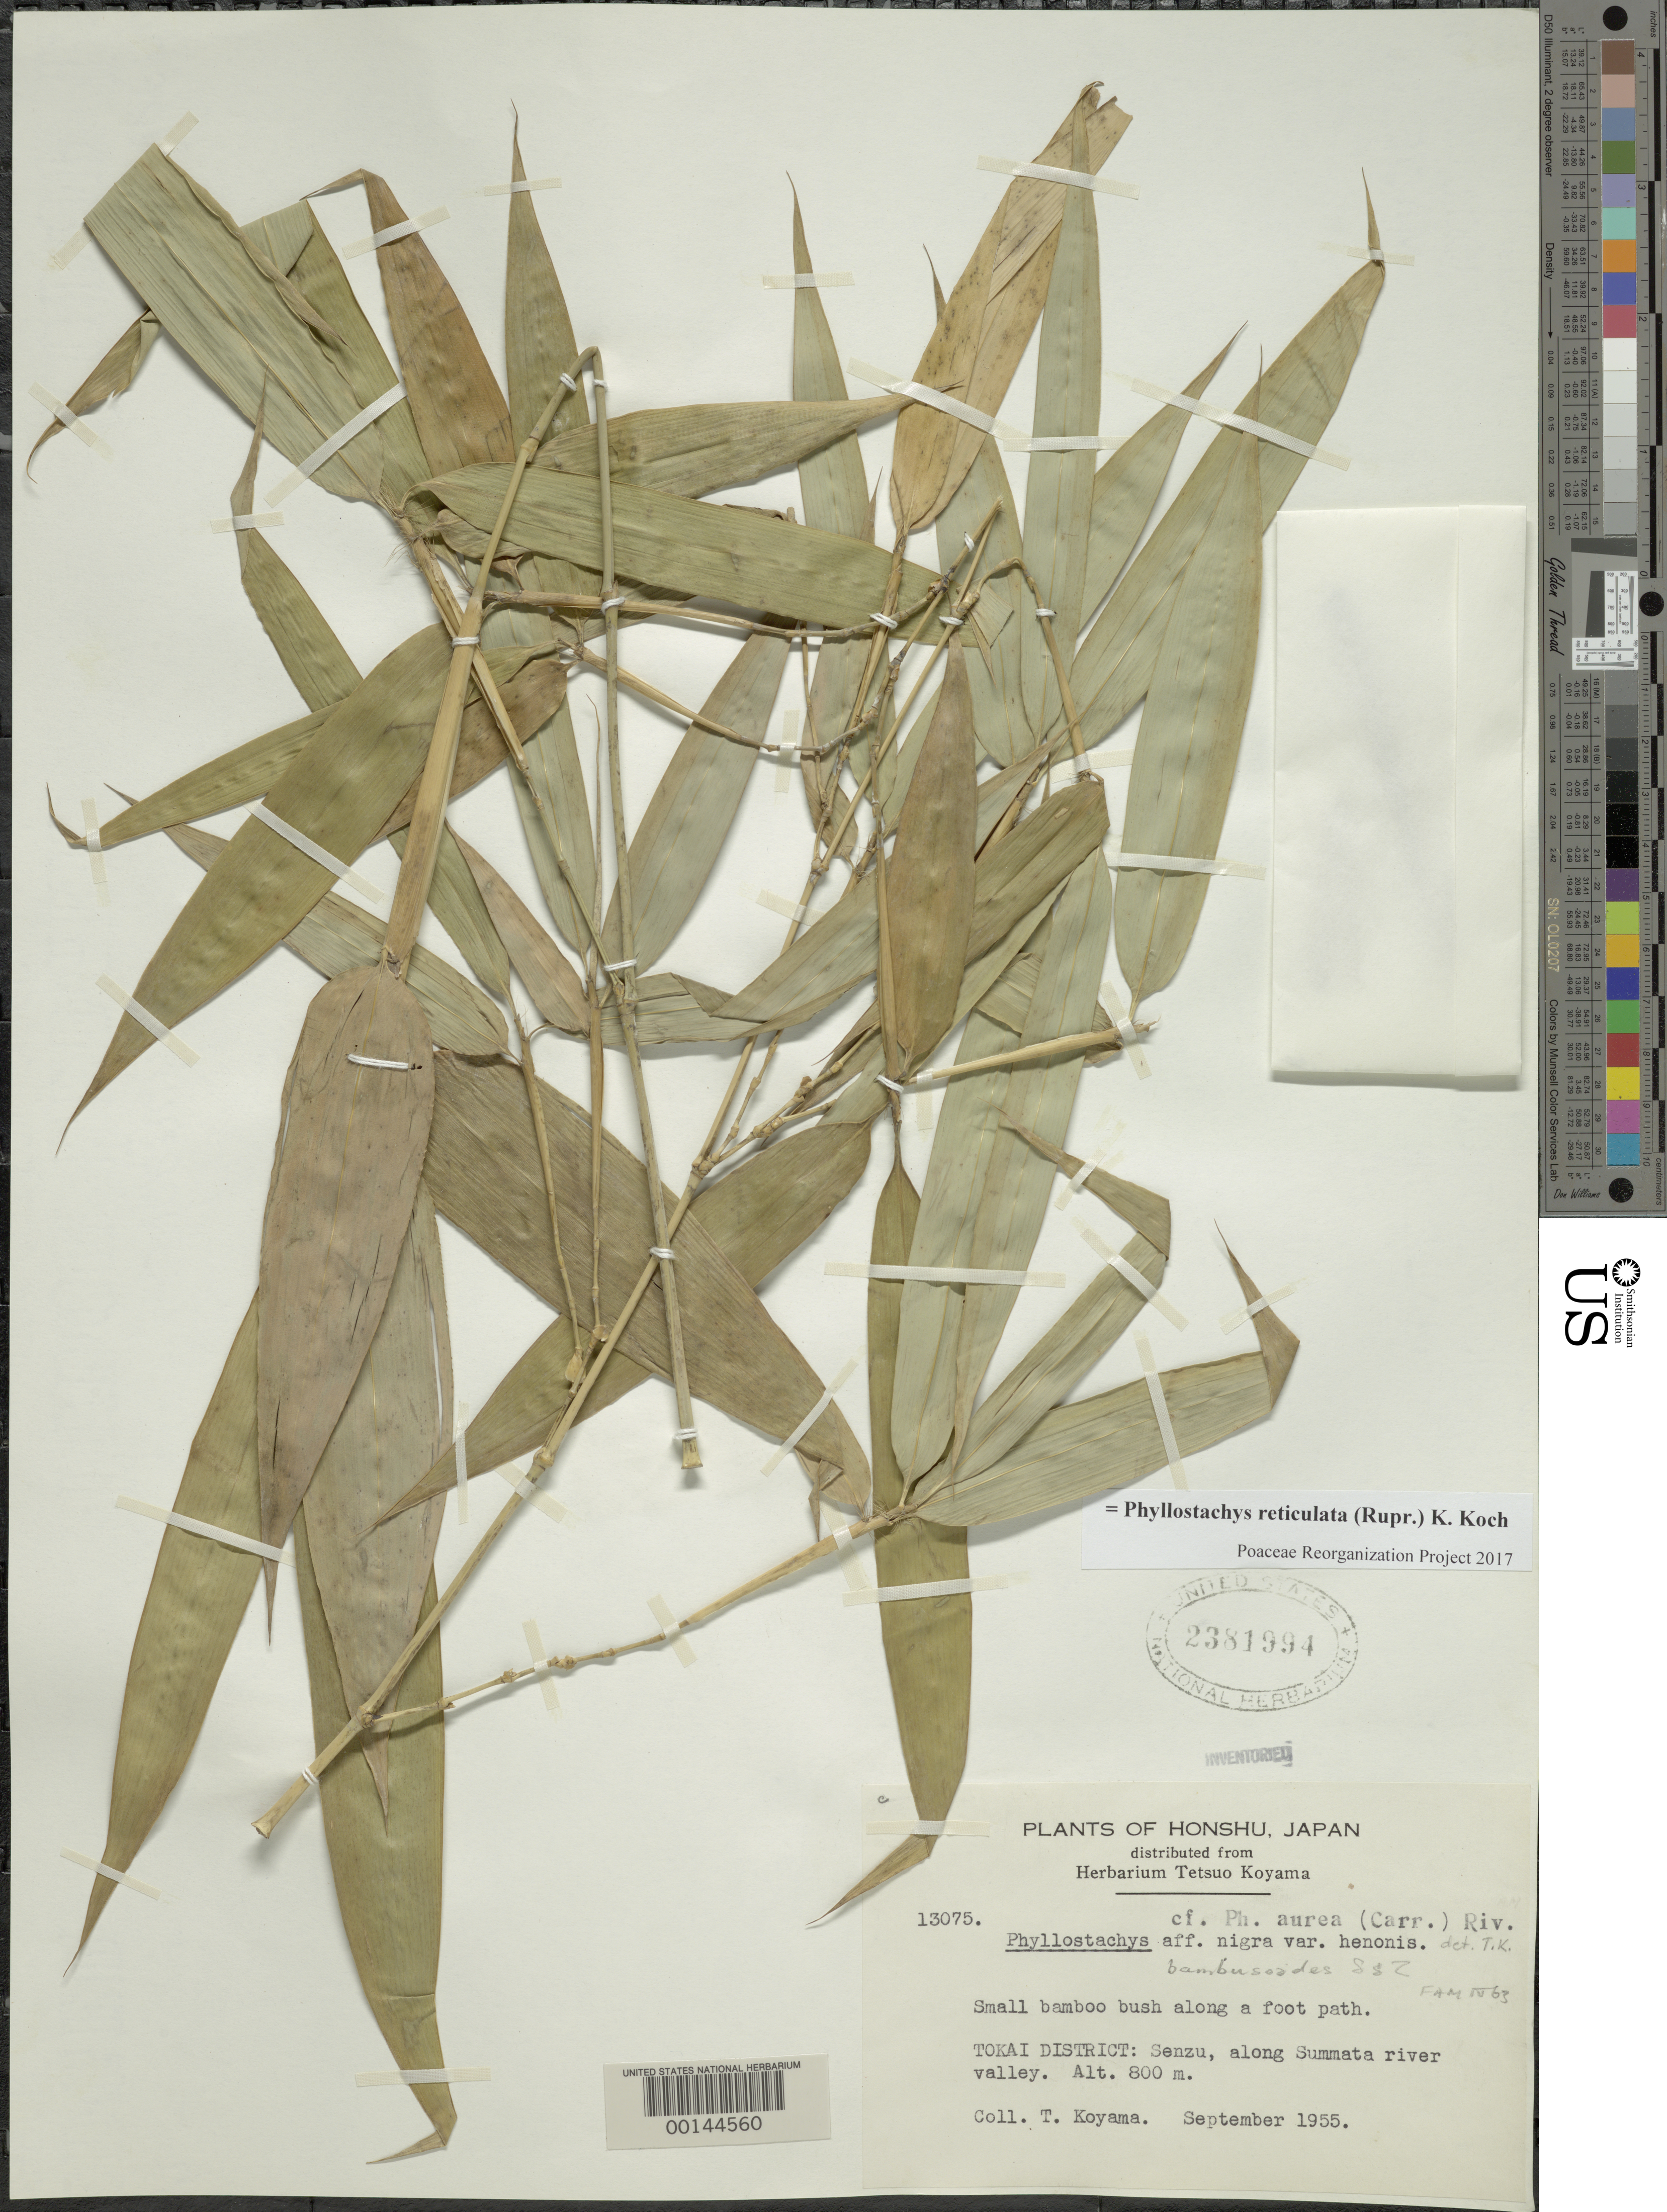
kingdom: Plantae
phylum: Tracheophyta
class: Liliopsida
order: Poales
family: Poaceae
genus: Phyllostachys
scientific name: Phyllostachys bambusoides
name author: Siebold & Zucc.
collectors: T. Koyama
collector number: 13075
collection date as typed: Sep 1955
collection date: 1955-09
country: Japan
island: Honshu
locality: Tokai, senzu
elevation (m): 800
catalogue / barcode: US 2381994